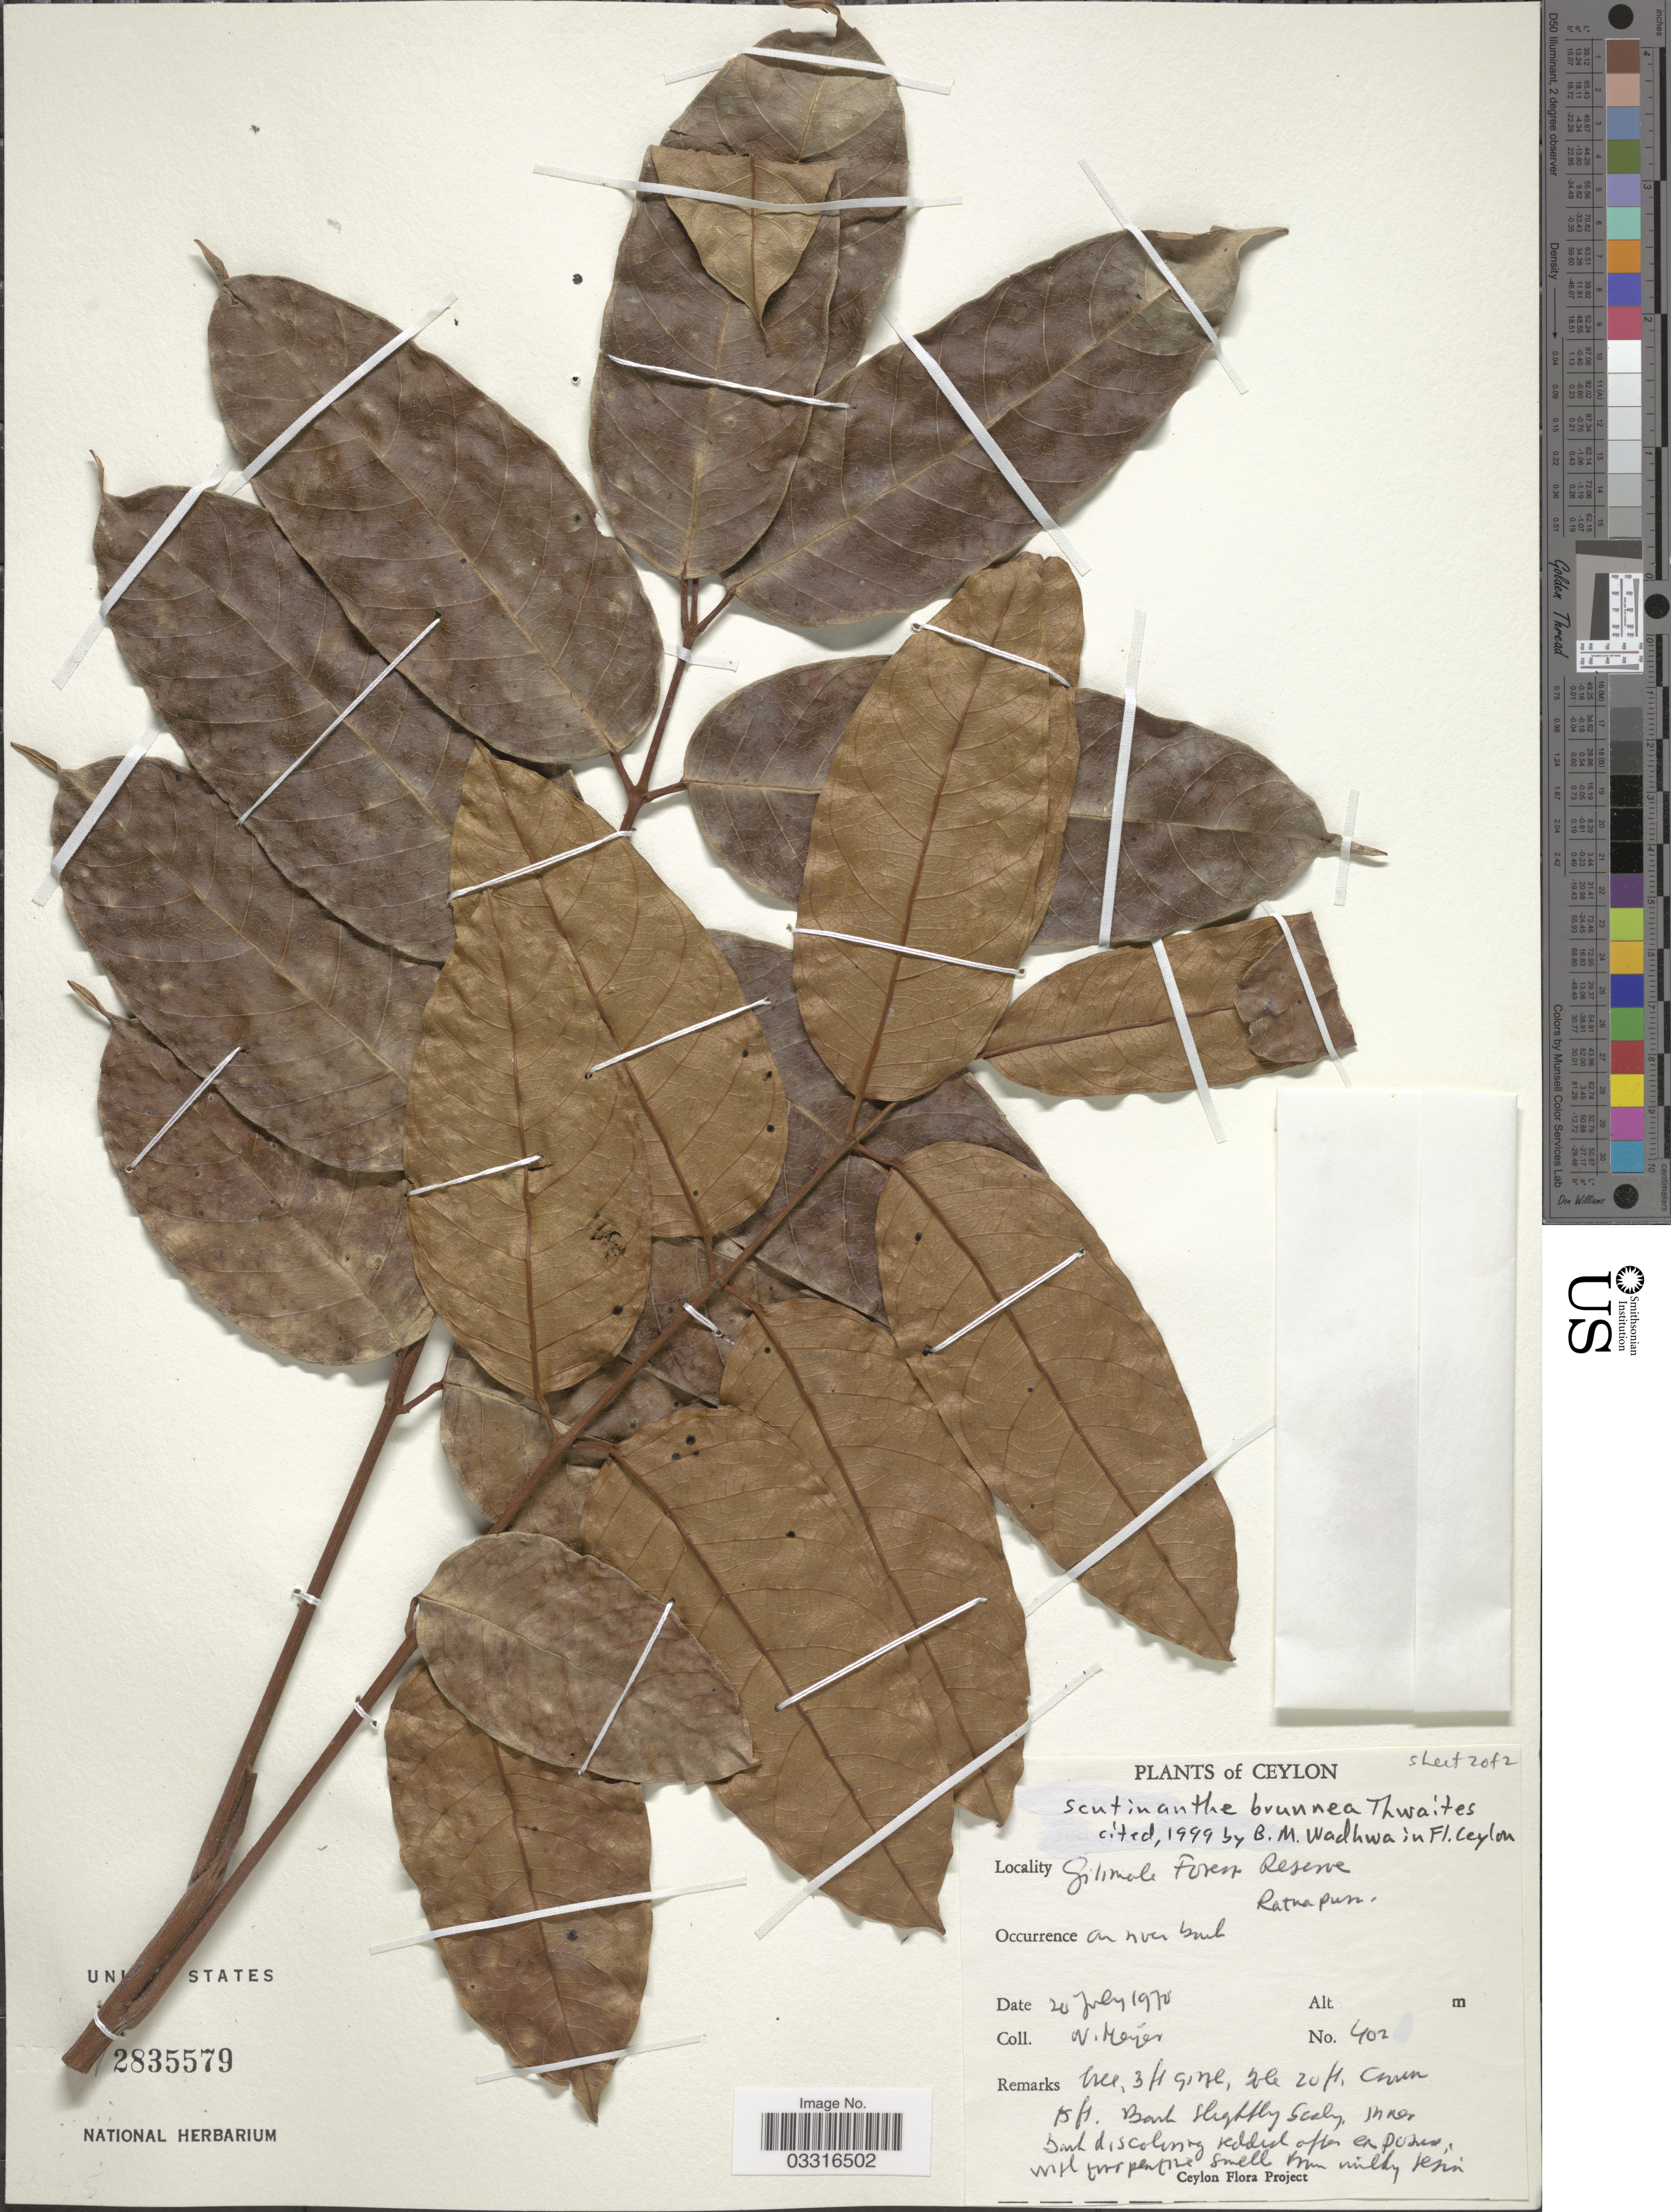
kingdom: Plantae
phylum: Tracheophyta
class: Magnoliopsida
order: Sapindales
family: Burseraceae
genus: Scutinanthe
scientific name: Scutinanthe brunnea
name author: Thwaites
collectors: W. Meijer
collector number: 402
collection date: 1970-07-04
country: Sri Lanka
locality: Ceylon. Gilimale Forest Reserve, Ratnapura.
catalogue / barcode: US 2835579